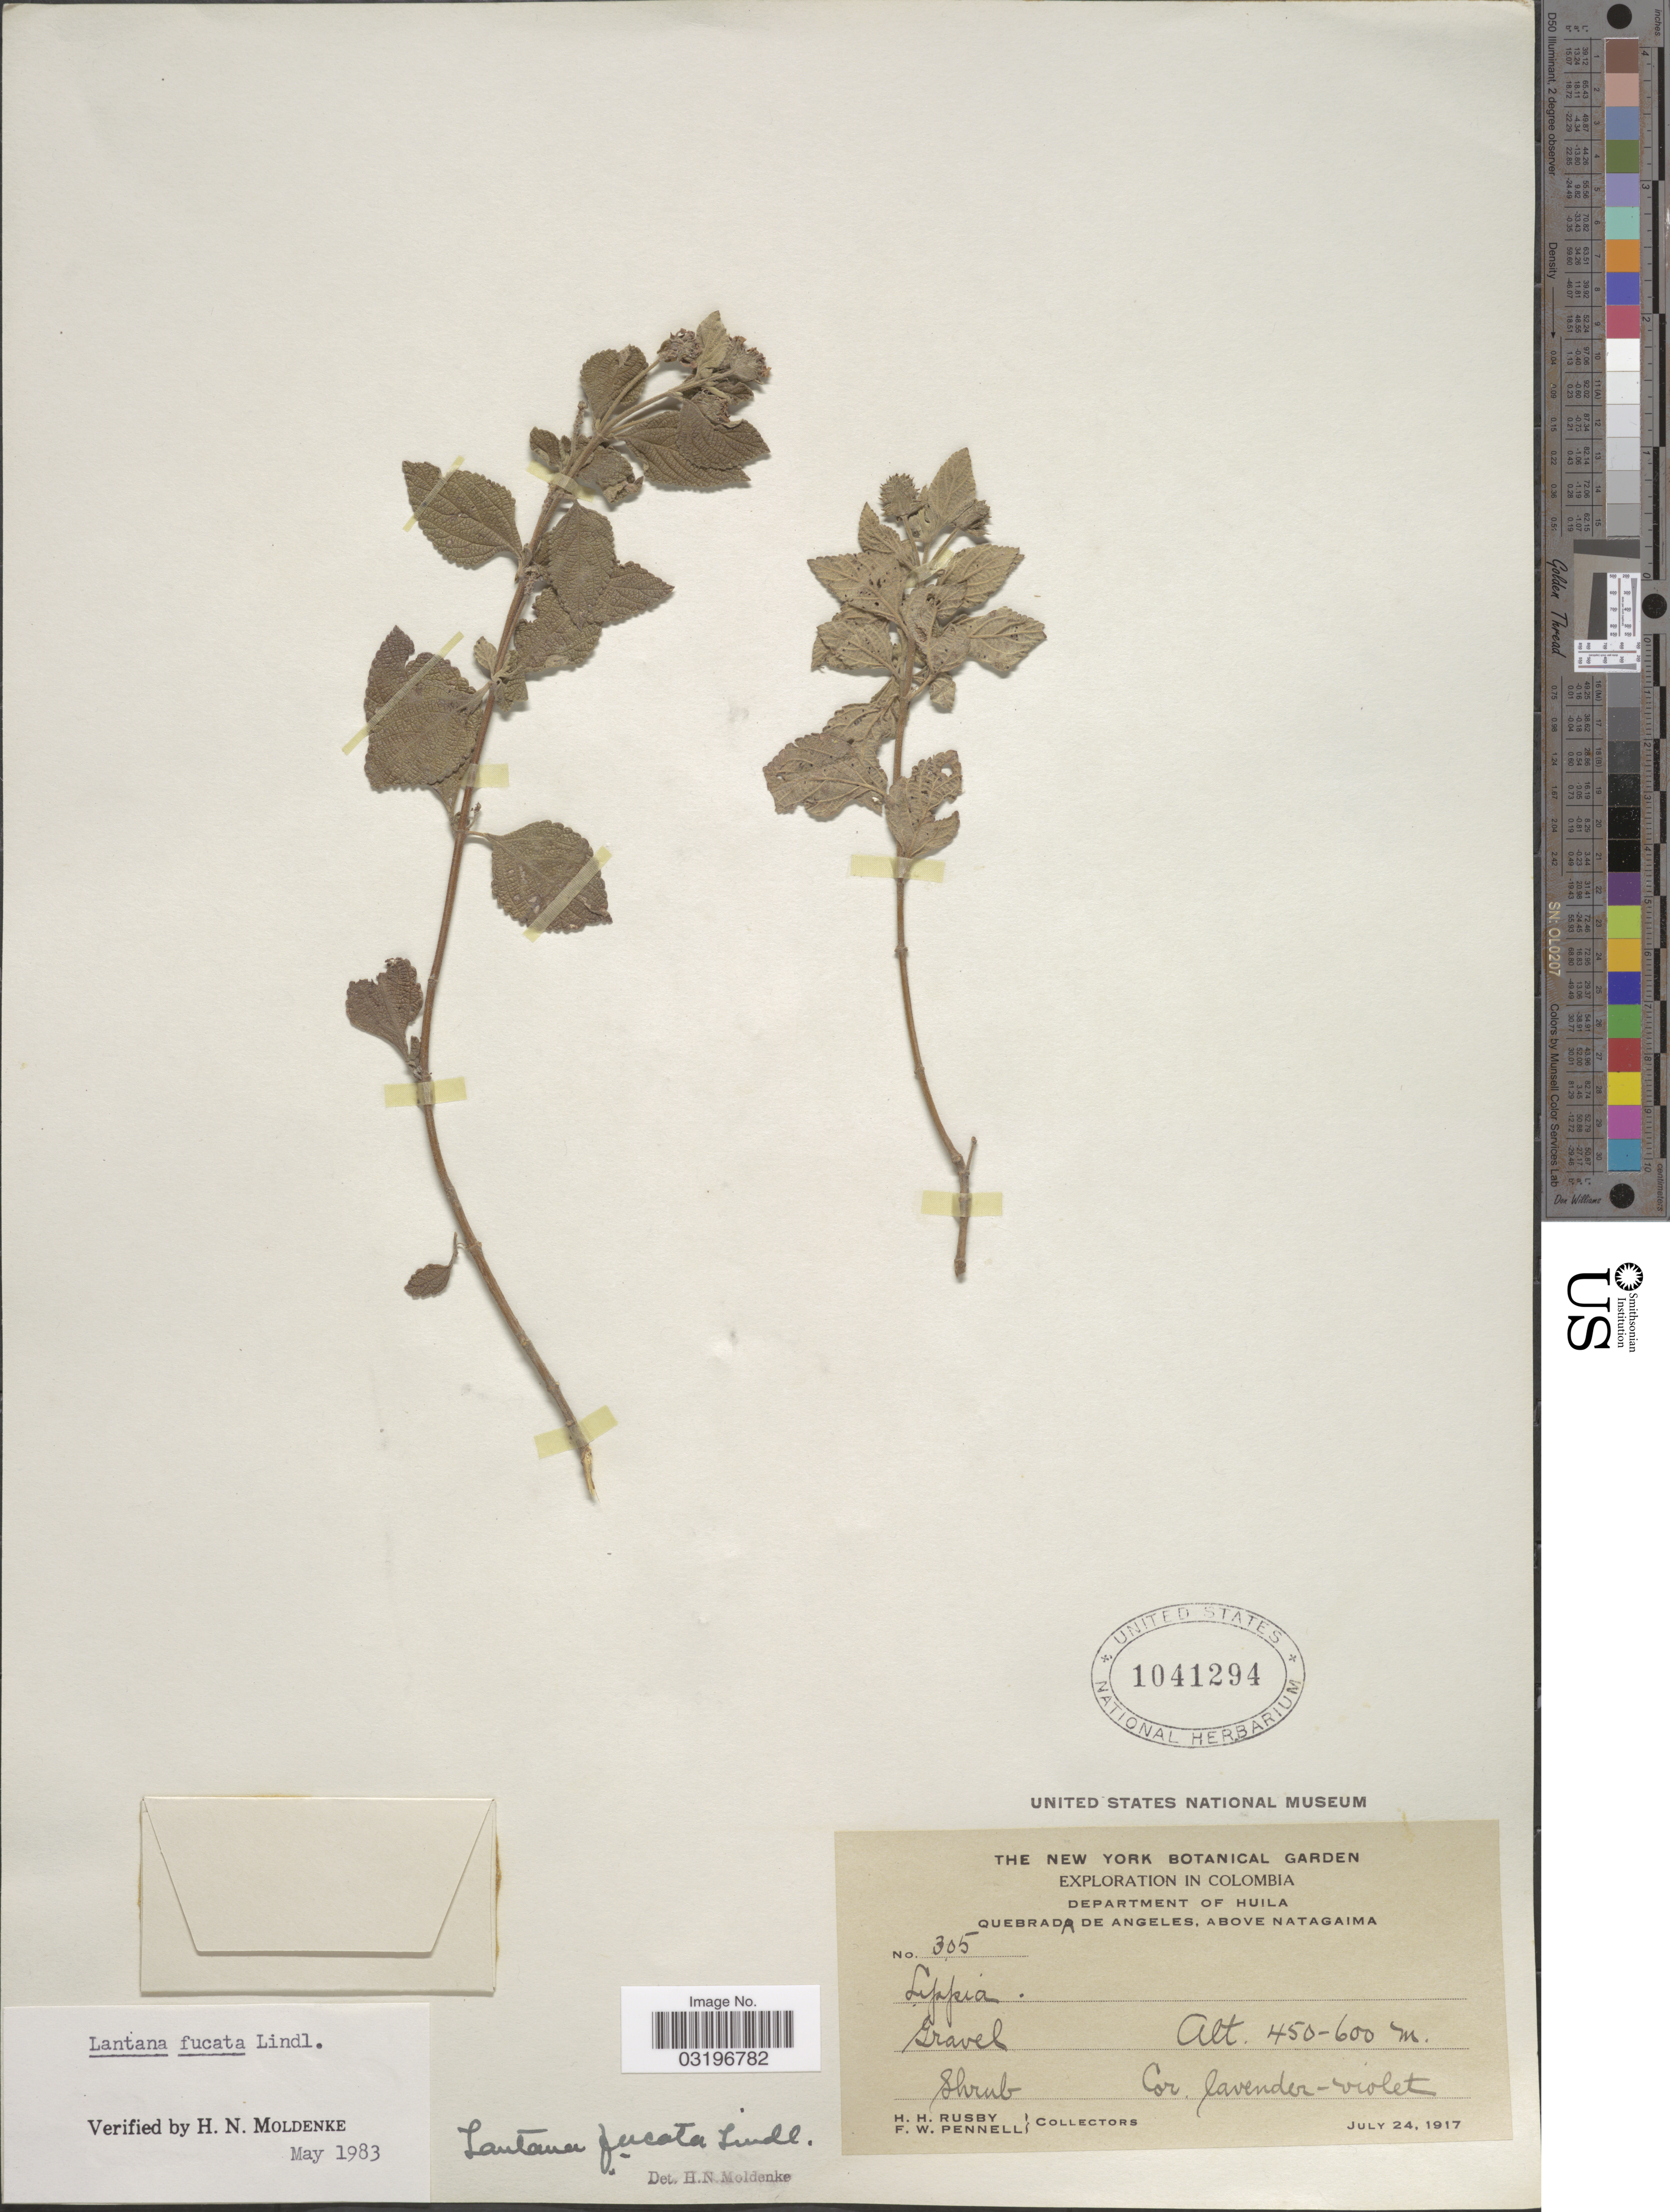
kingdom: Plantae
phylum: Tracheophyta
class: Magnoliopsida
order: Lamiales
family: Verbenaceae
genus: Lantana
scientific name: Lantana fucata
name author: Lindl.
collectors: H. H. Rusby & F. W. Pennell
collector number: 305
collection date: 1917-07-24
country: Colombia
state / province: Huila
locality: Department of Huila. Quebrada de Angeles, above Natagaima.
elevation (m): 450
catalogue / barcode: US 1041294